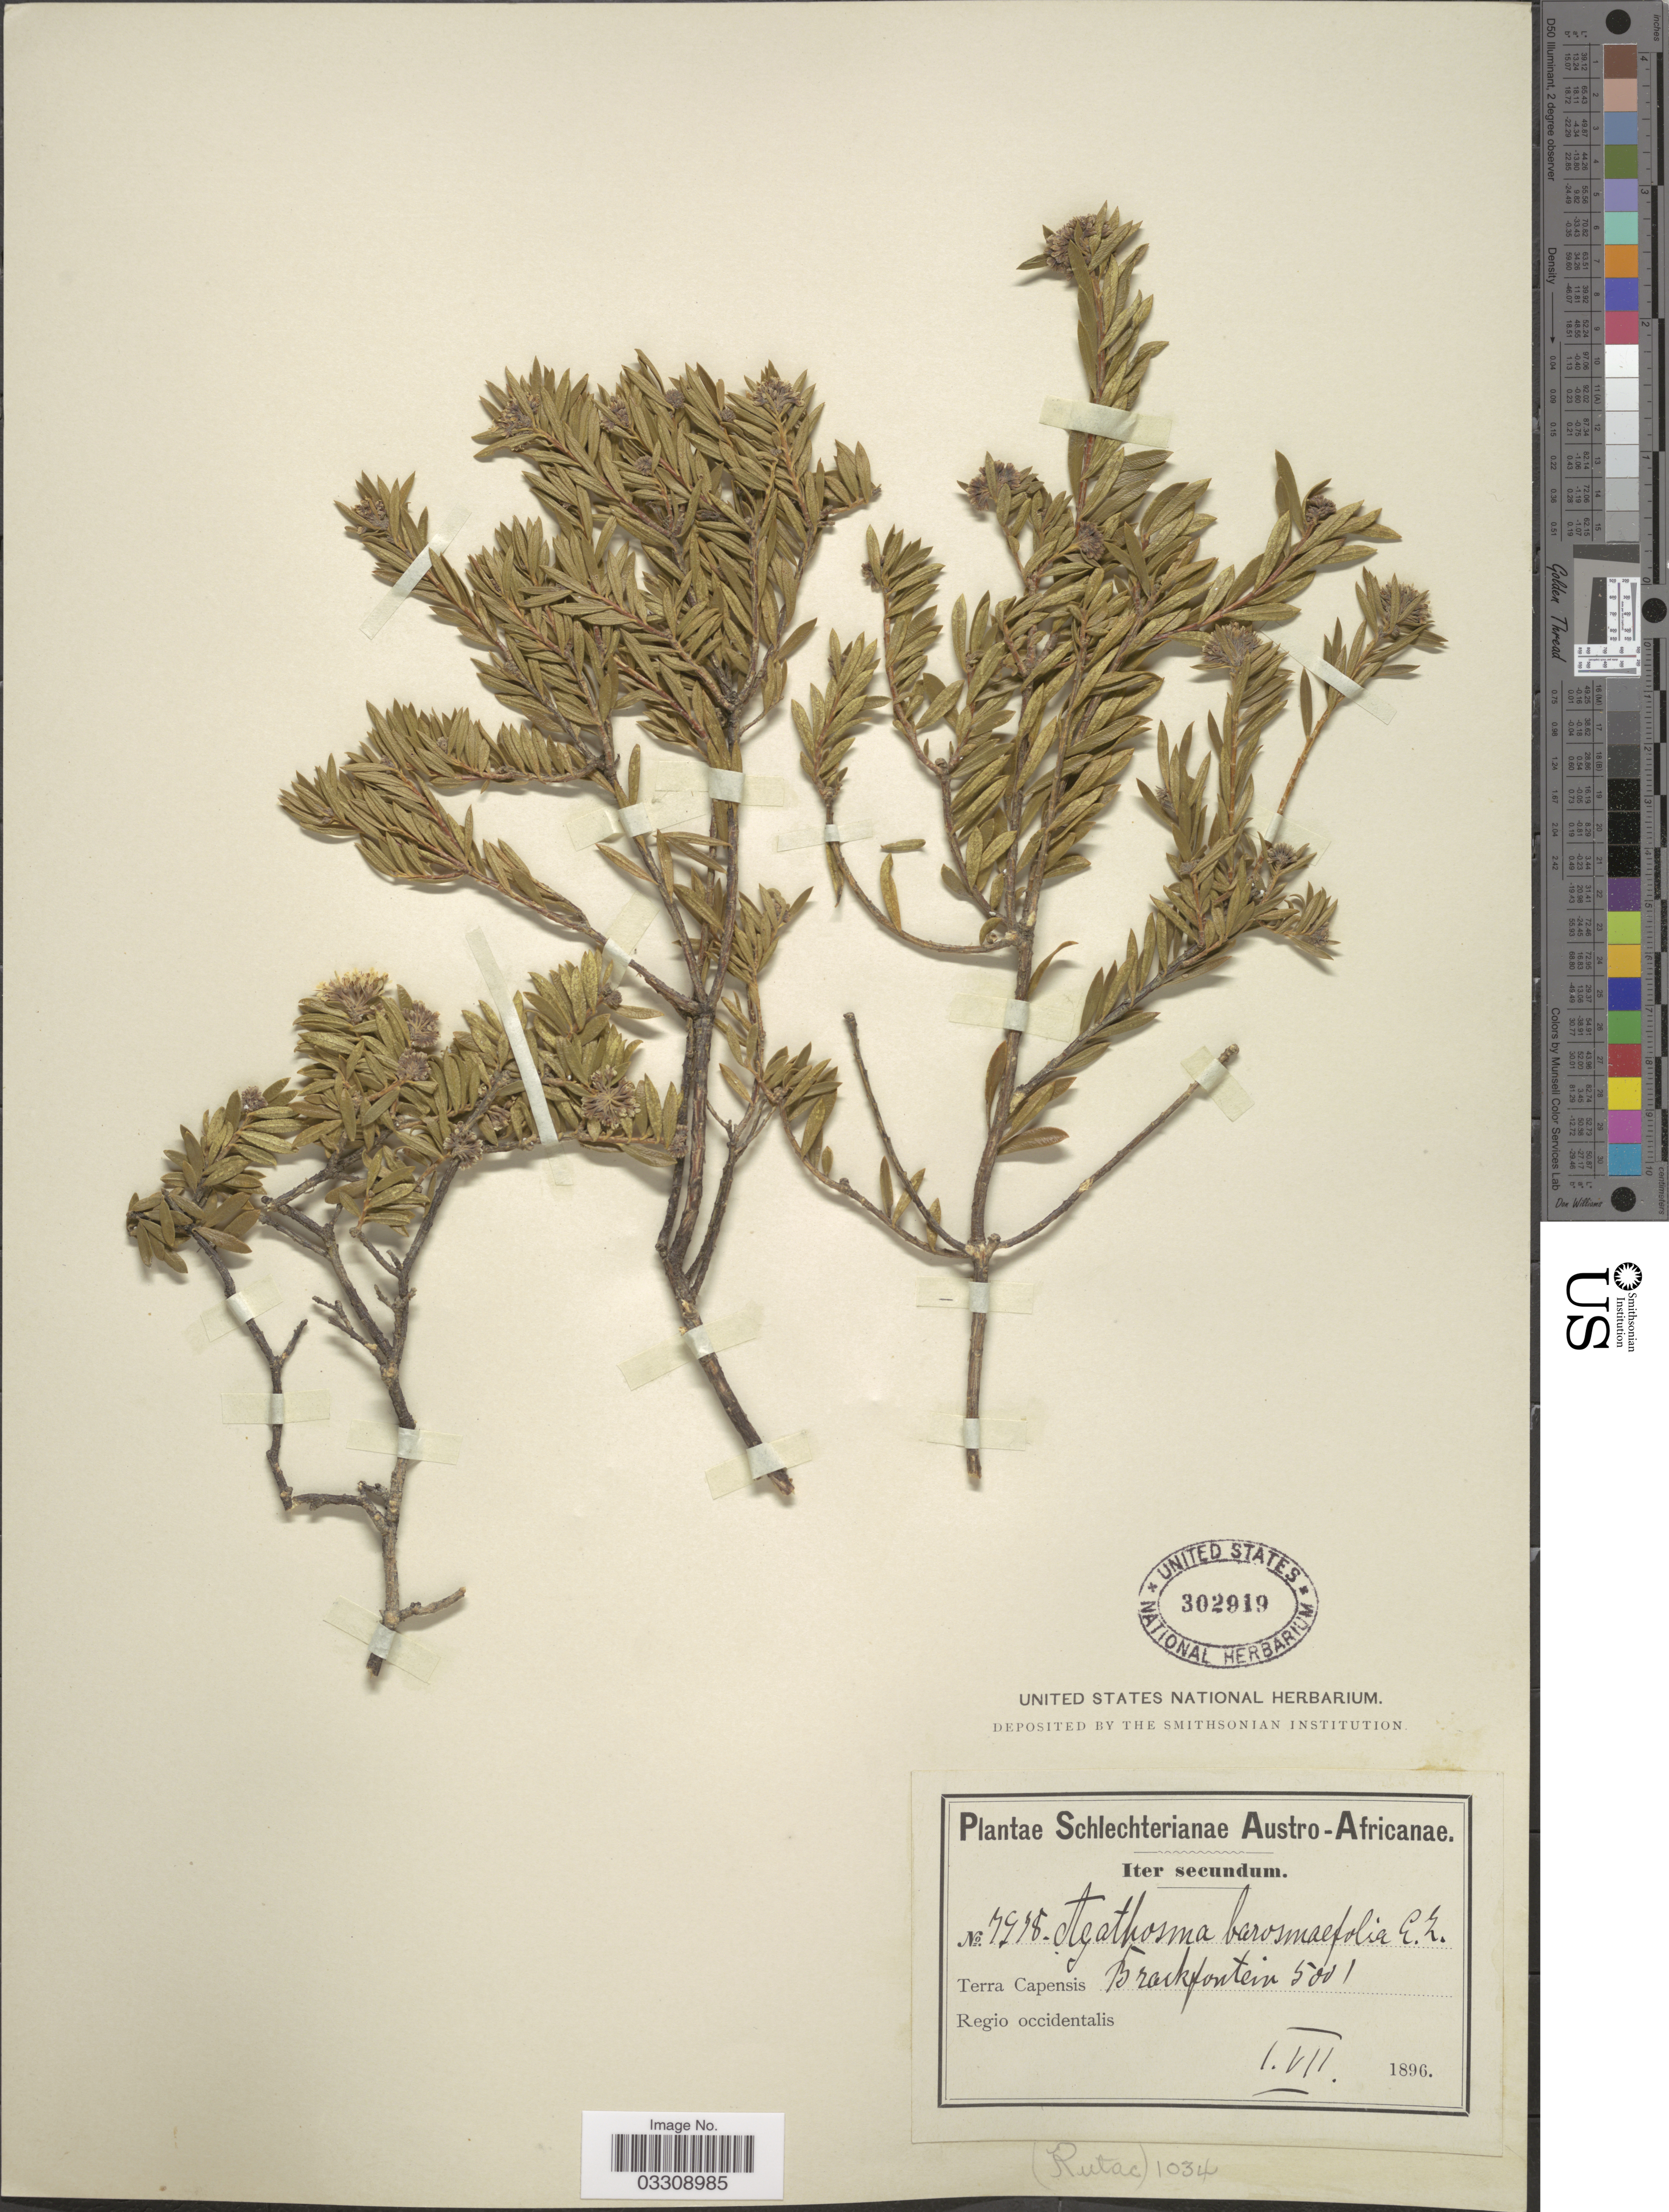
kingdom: Plantae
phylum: Tracheophyta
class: Magnoliopsida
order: Sapindales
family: Rutaceae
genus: Agathosma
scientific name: Agathosma barosmifolia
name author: Eckl. & Zeyh.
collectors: Schlechter, --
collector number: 7978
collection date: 1896-07-01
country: South Africa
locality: Austro-Africanae. Terra Capensis Brackfontein, Regio occidentalis.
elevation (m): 152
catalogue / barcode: US 302919